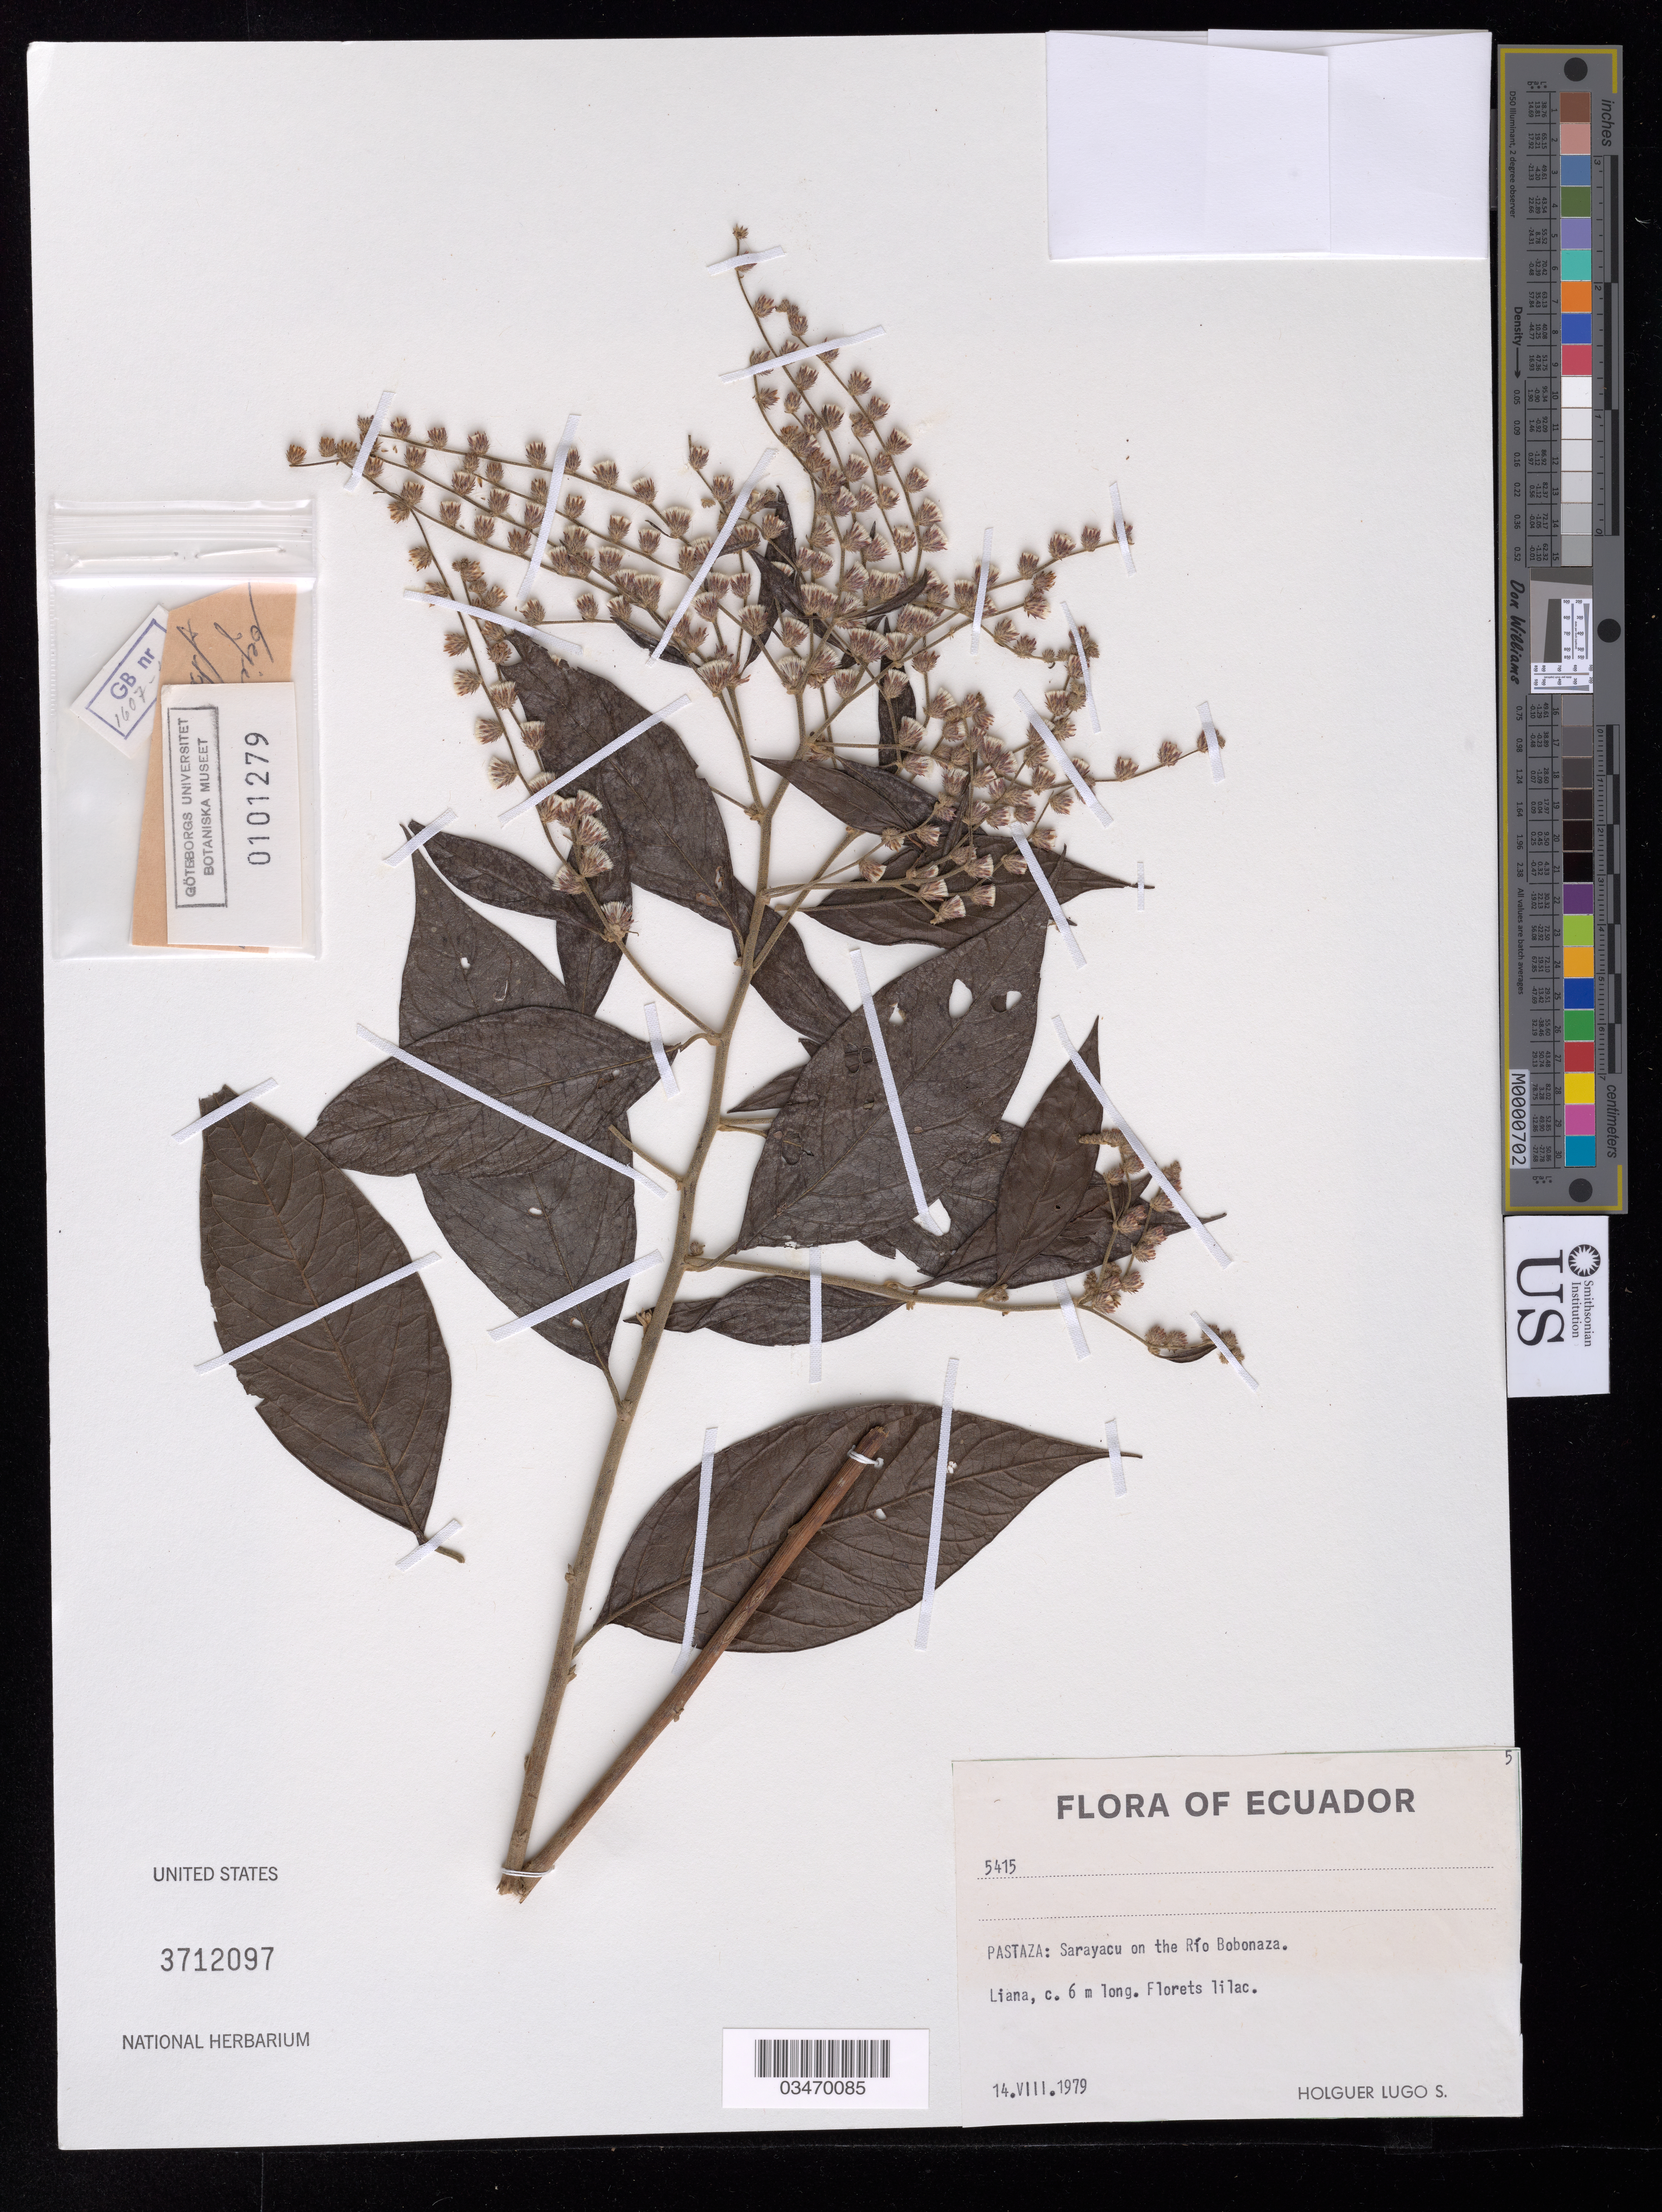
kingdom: Plantae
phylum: Tracheophyta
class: Magnoliopsida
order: Asterales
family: Asteraceae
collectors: H. Lugo S.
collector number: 5415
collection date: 1979-08-14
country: Ecuador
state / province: Pastaza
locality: Sarayacu on the Río Bobonaza.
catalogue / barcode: US 3712097